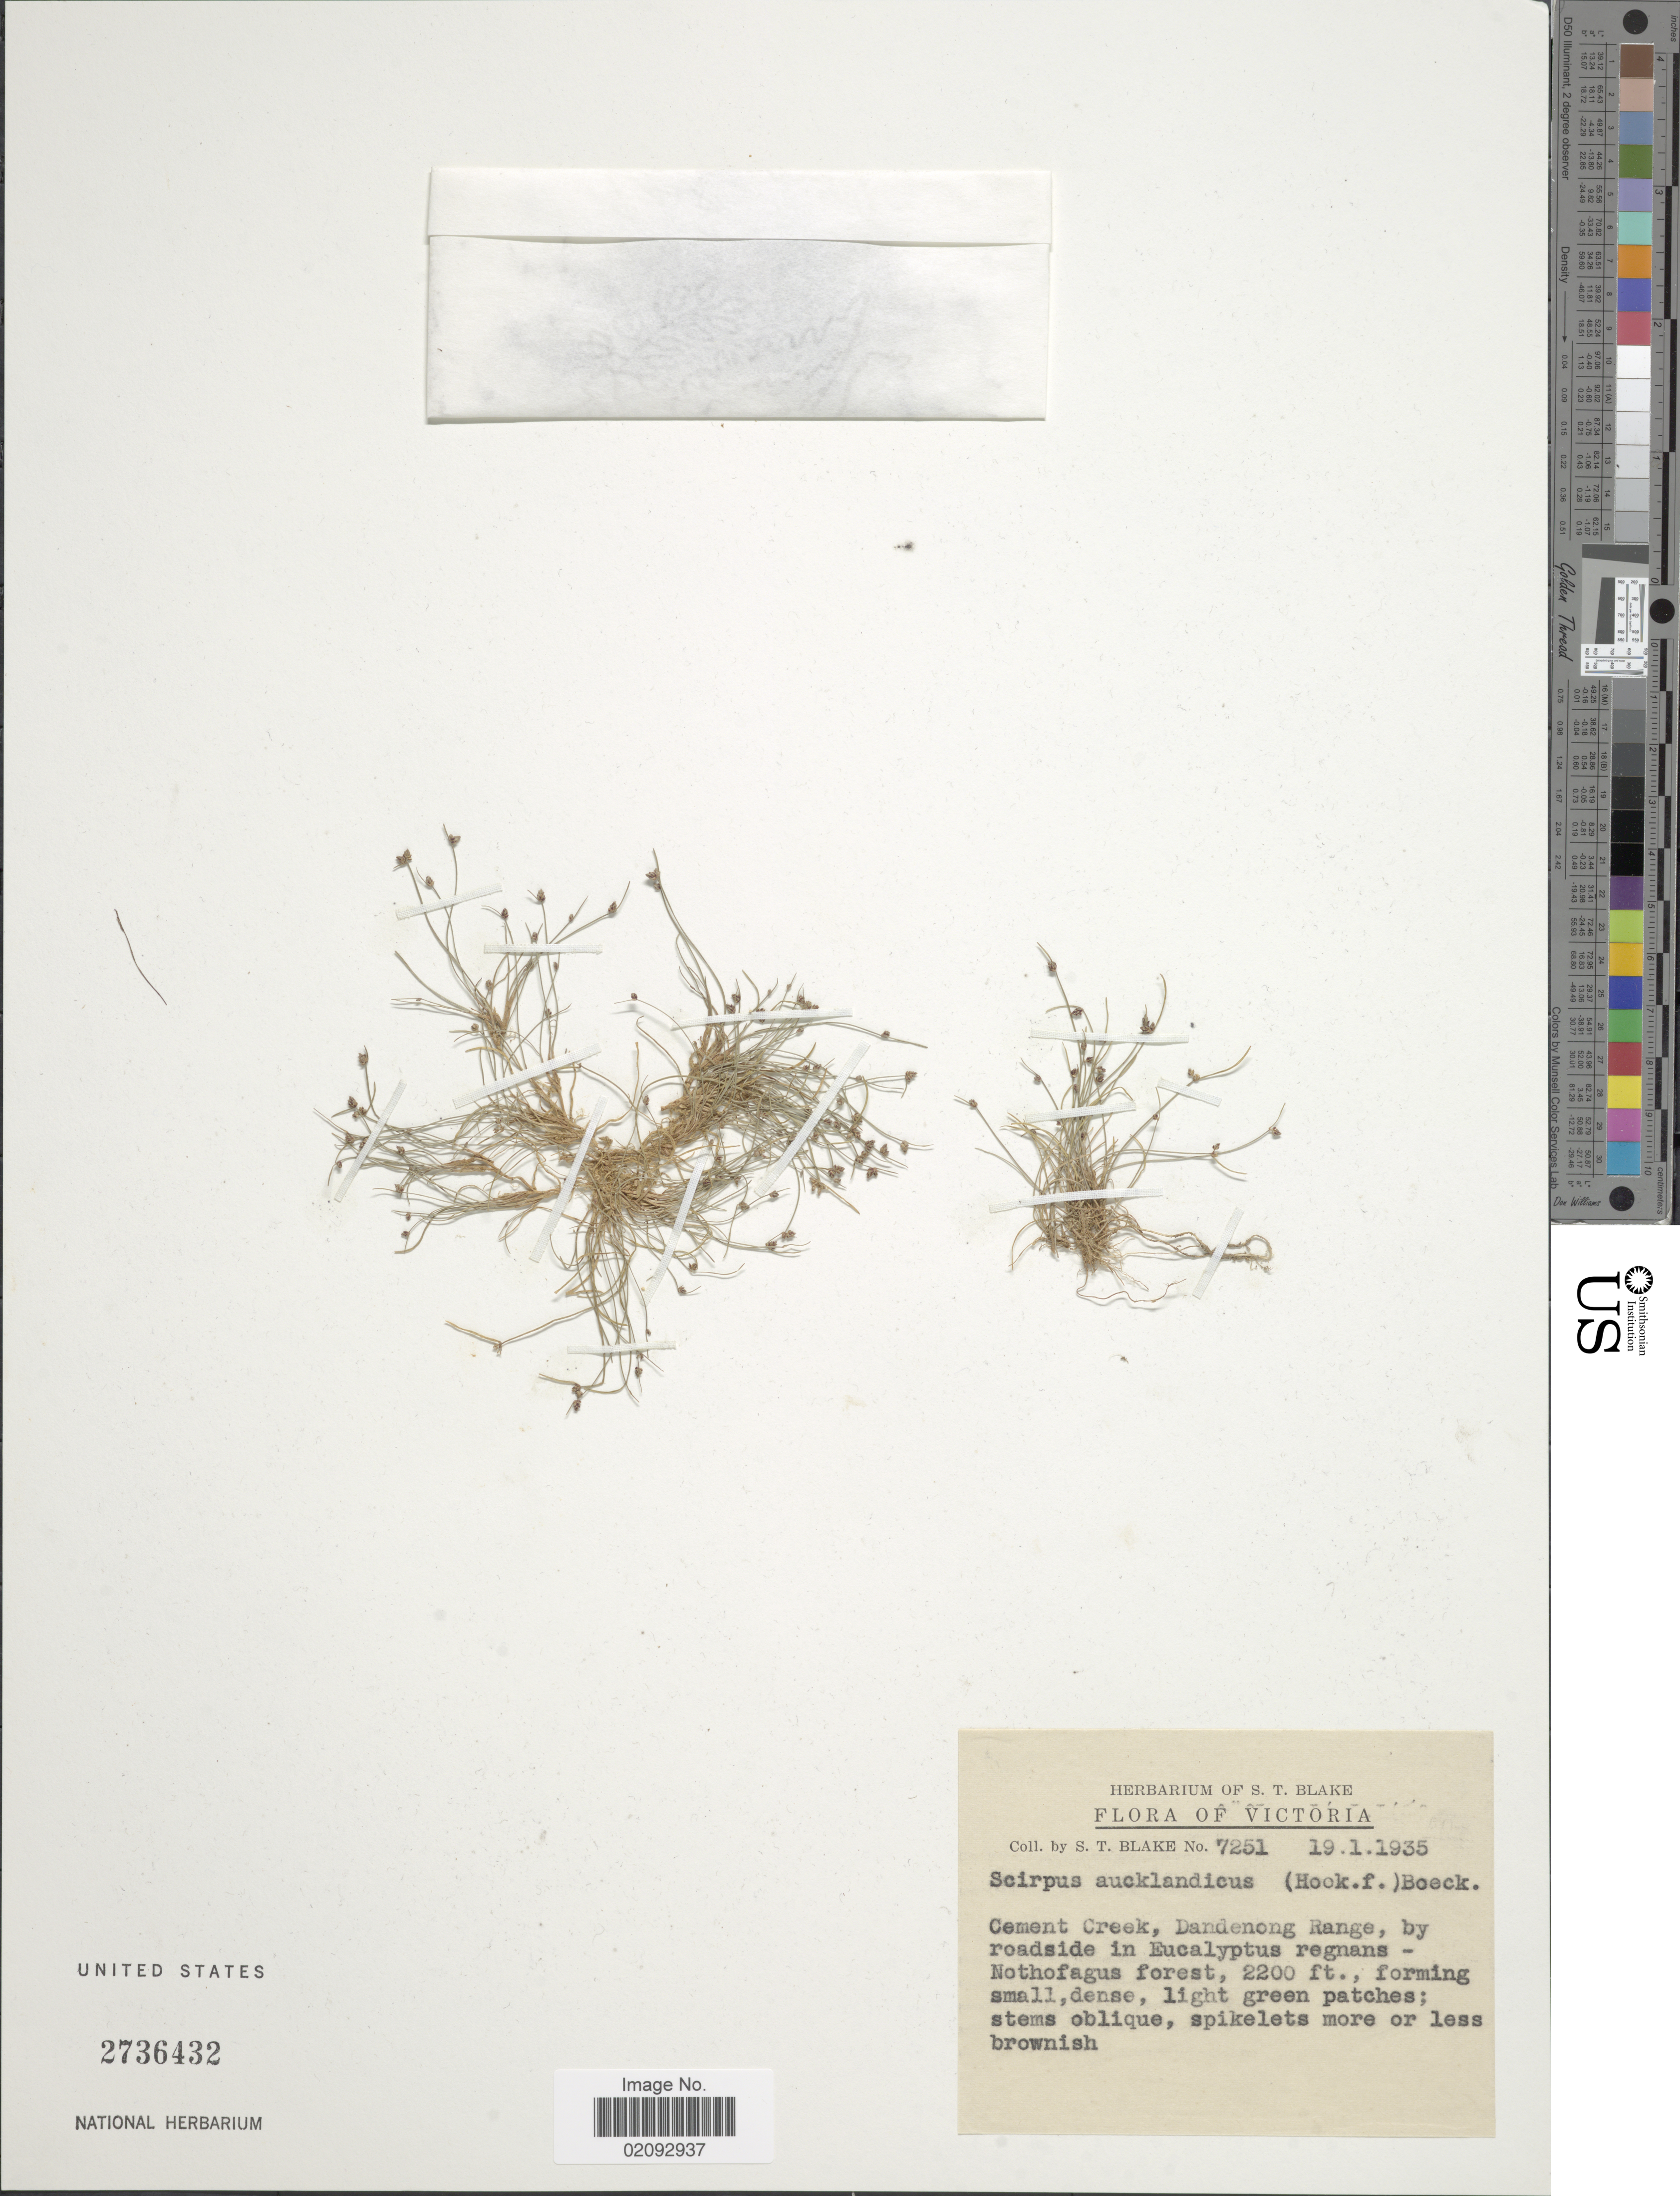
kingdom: Plantae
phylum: Tracheophyta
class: Liliopsida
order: Poales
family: Cyperaceae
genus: Isolepis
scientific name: Isolepis aucklandica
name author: Hook. f.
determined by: Adams, L. G.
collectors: S. T. Blake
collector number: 7251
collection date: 1935-01-19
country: Australia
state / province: Victoria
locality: Victoria, Cement Creek, Dandenong Range, by roadside in Eucalyptus regnans - Nothofagus forest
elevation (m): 671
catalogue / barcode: US 2736432